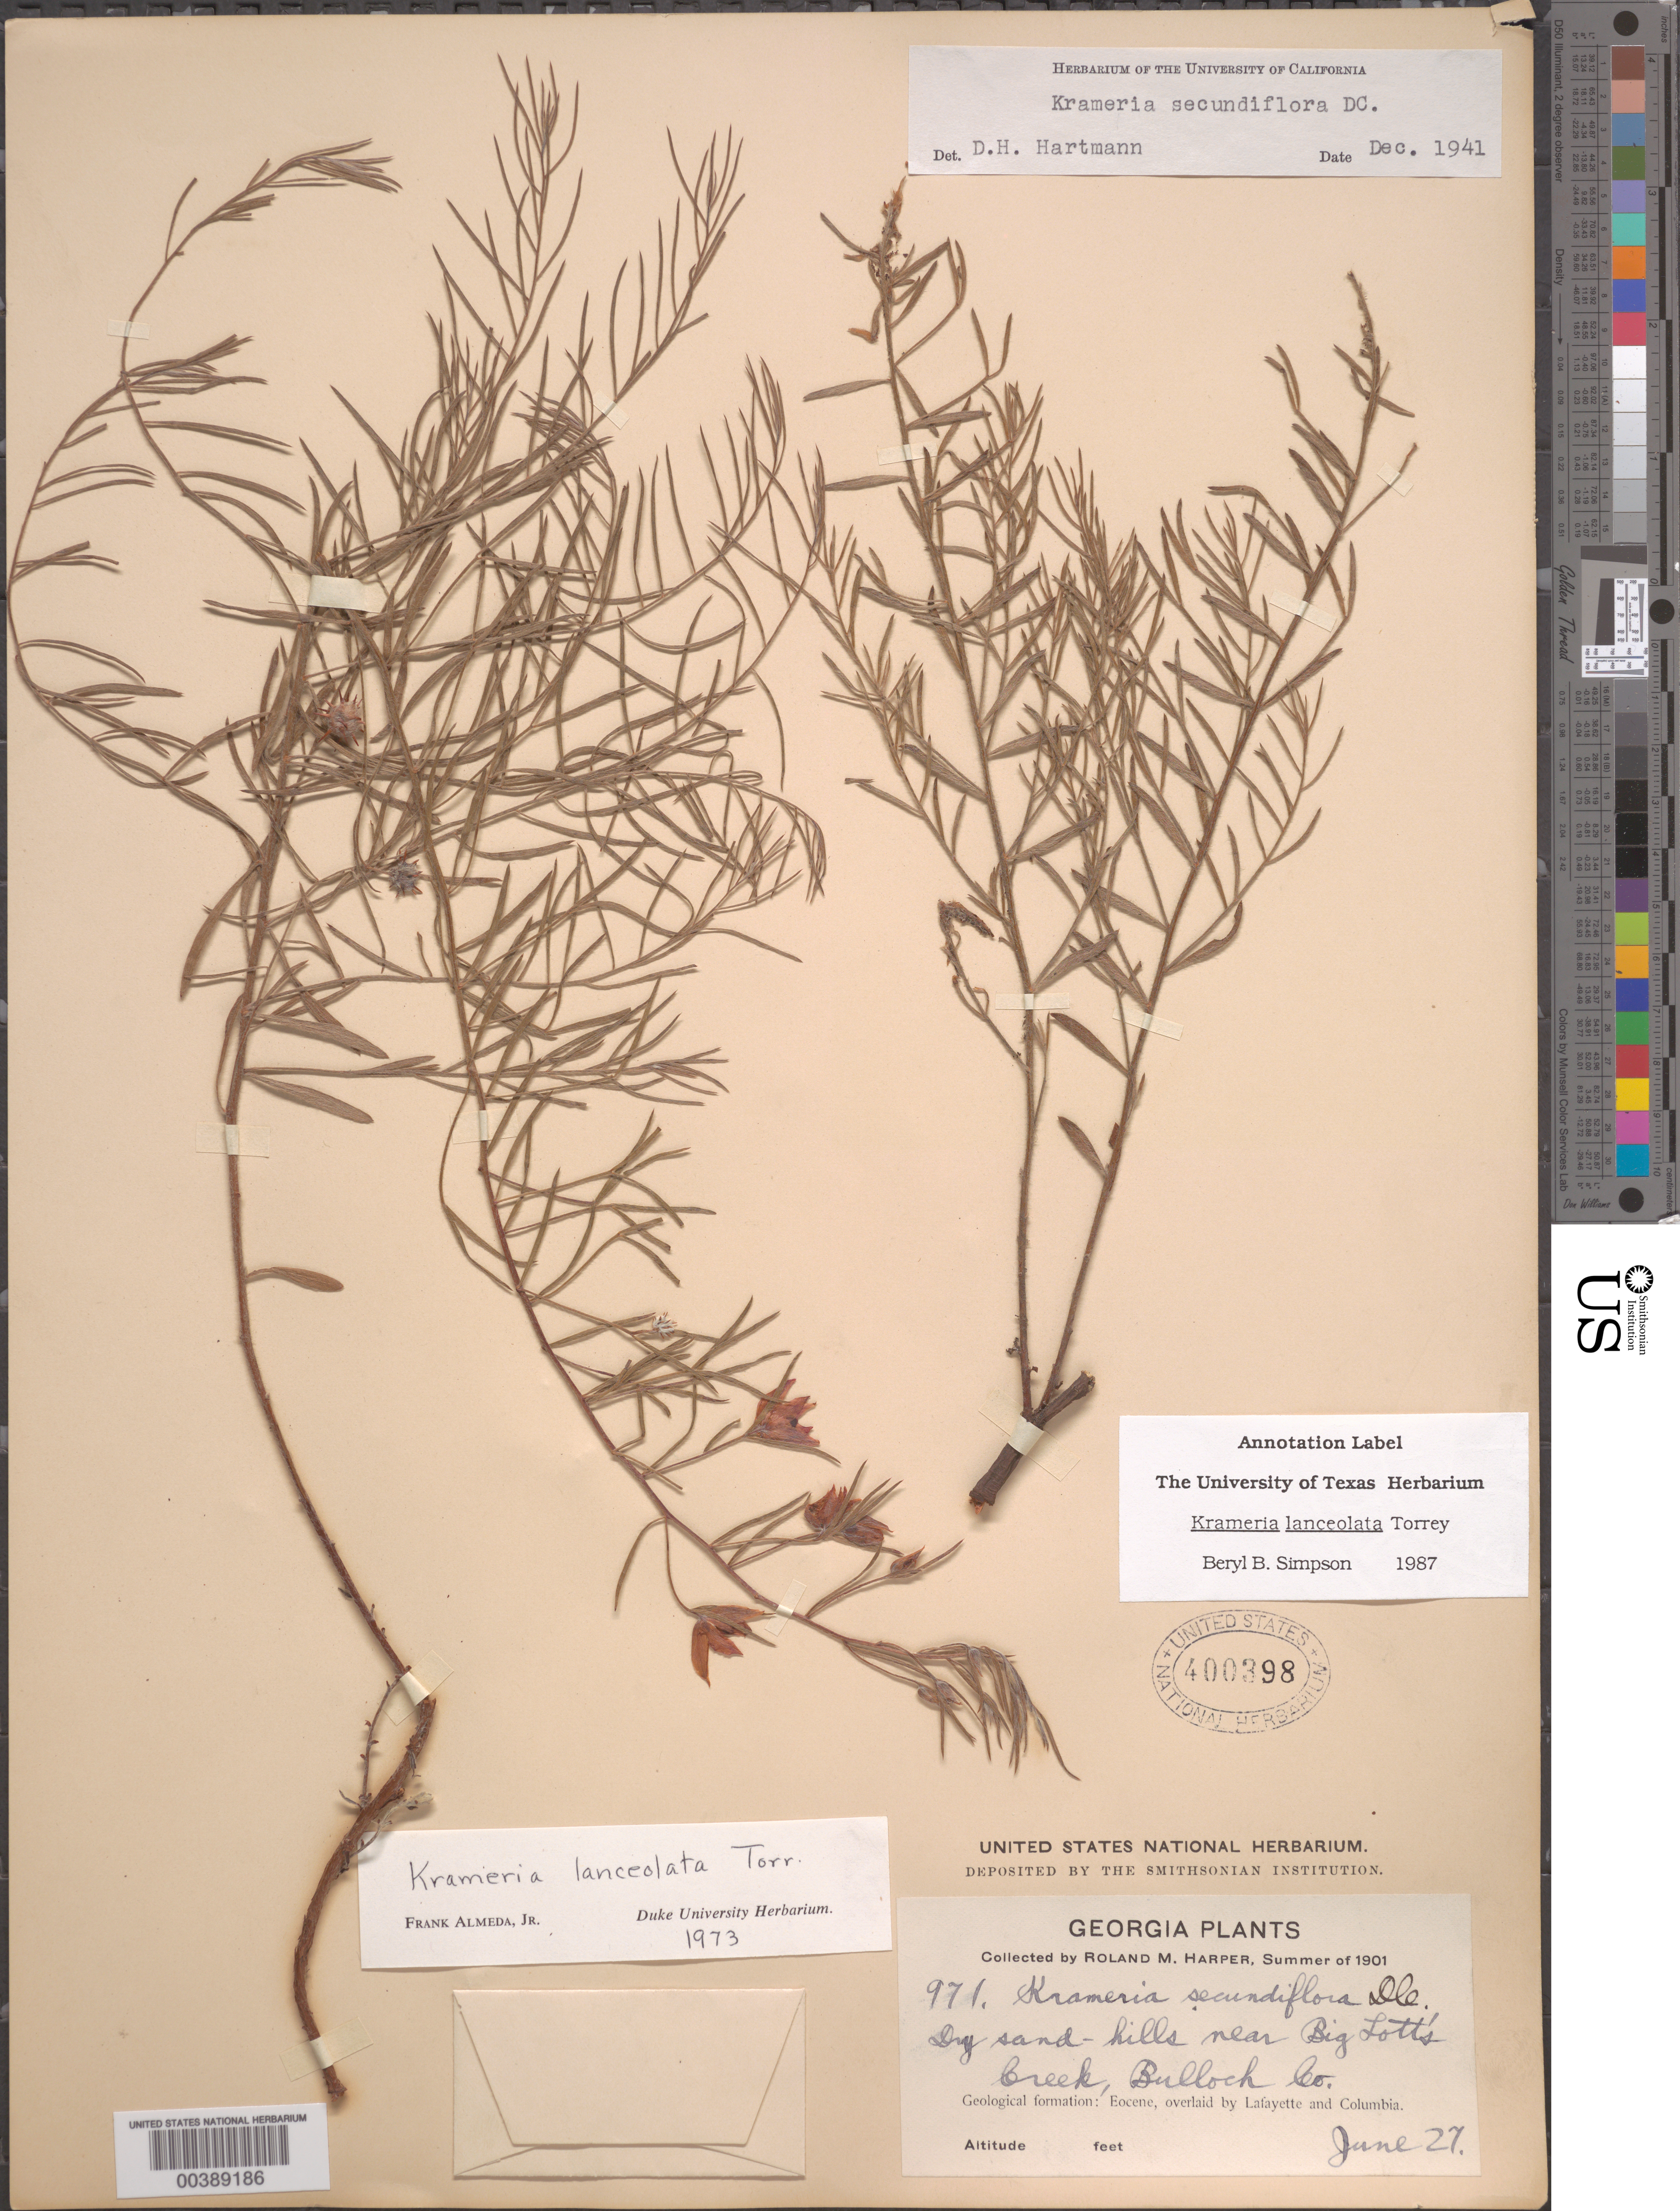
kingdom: Plantae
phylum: Tracheophyta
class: Magnoliopsida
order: Zygophyllales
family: Krameriaceae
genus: Krameria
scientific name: Krameria lanceolata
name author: Torr.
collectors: R. M. Harper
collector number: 971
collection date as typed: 27 Jun 1901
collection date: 1901-06-27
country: United States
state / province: Georgia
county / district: Bulloch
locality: Near big lott's creek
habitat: Dry sandhills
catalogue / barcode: US 400398